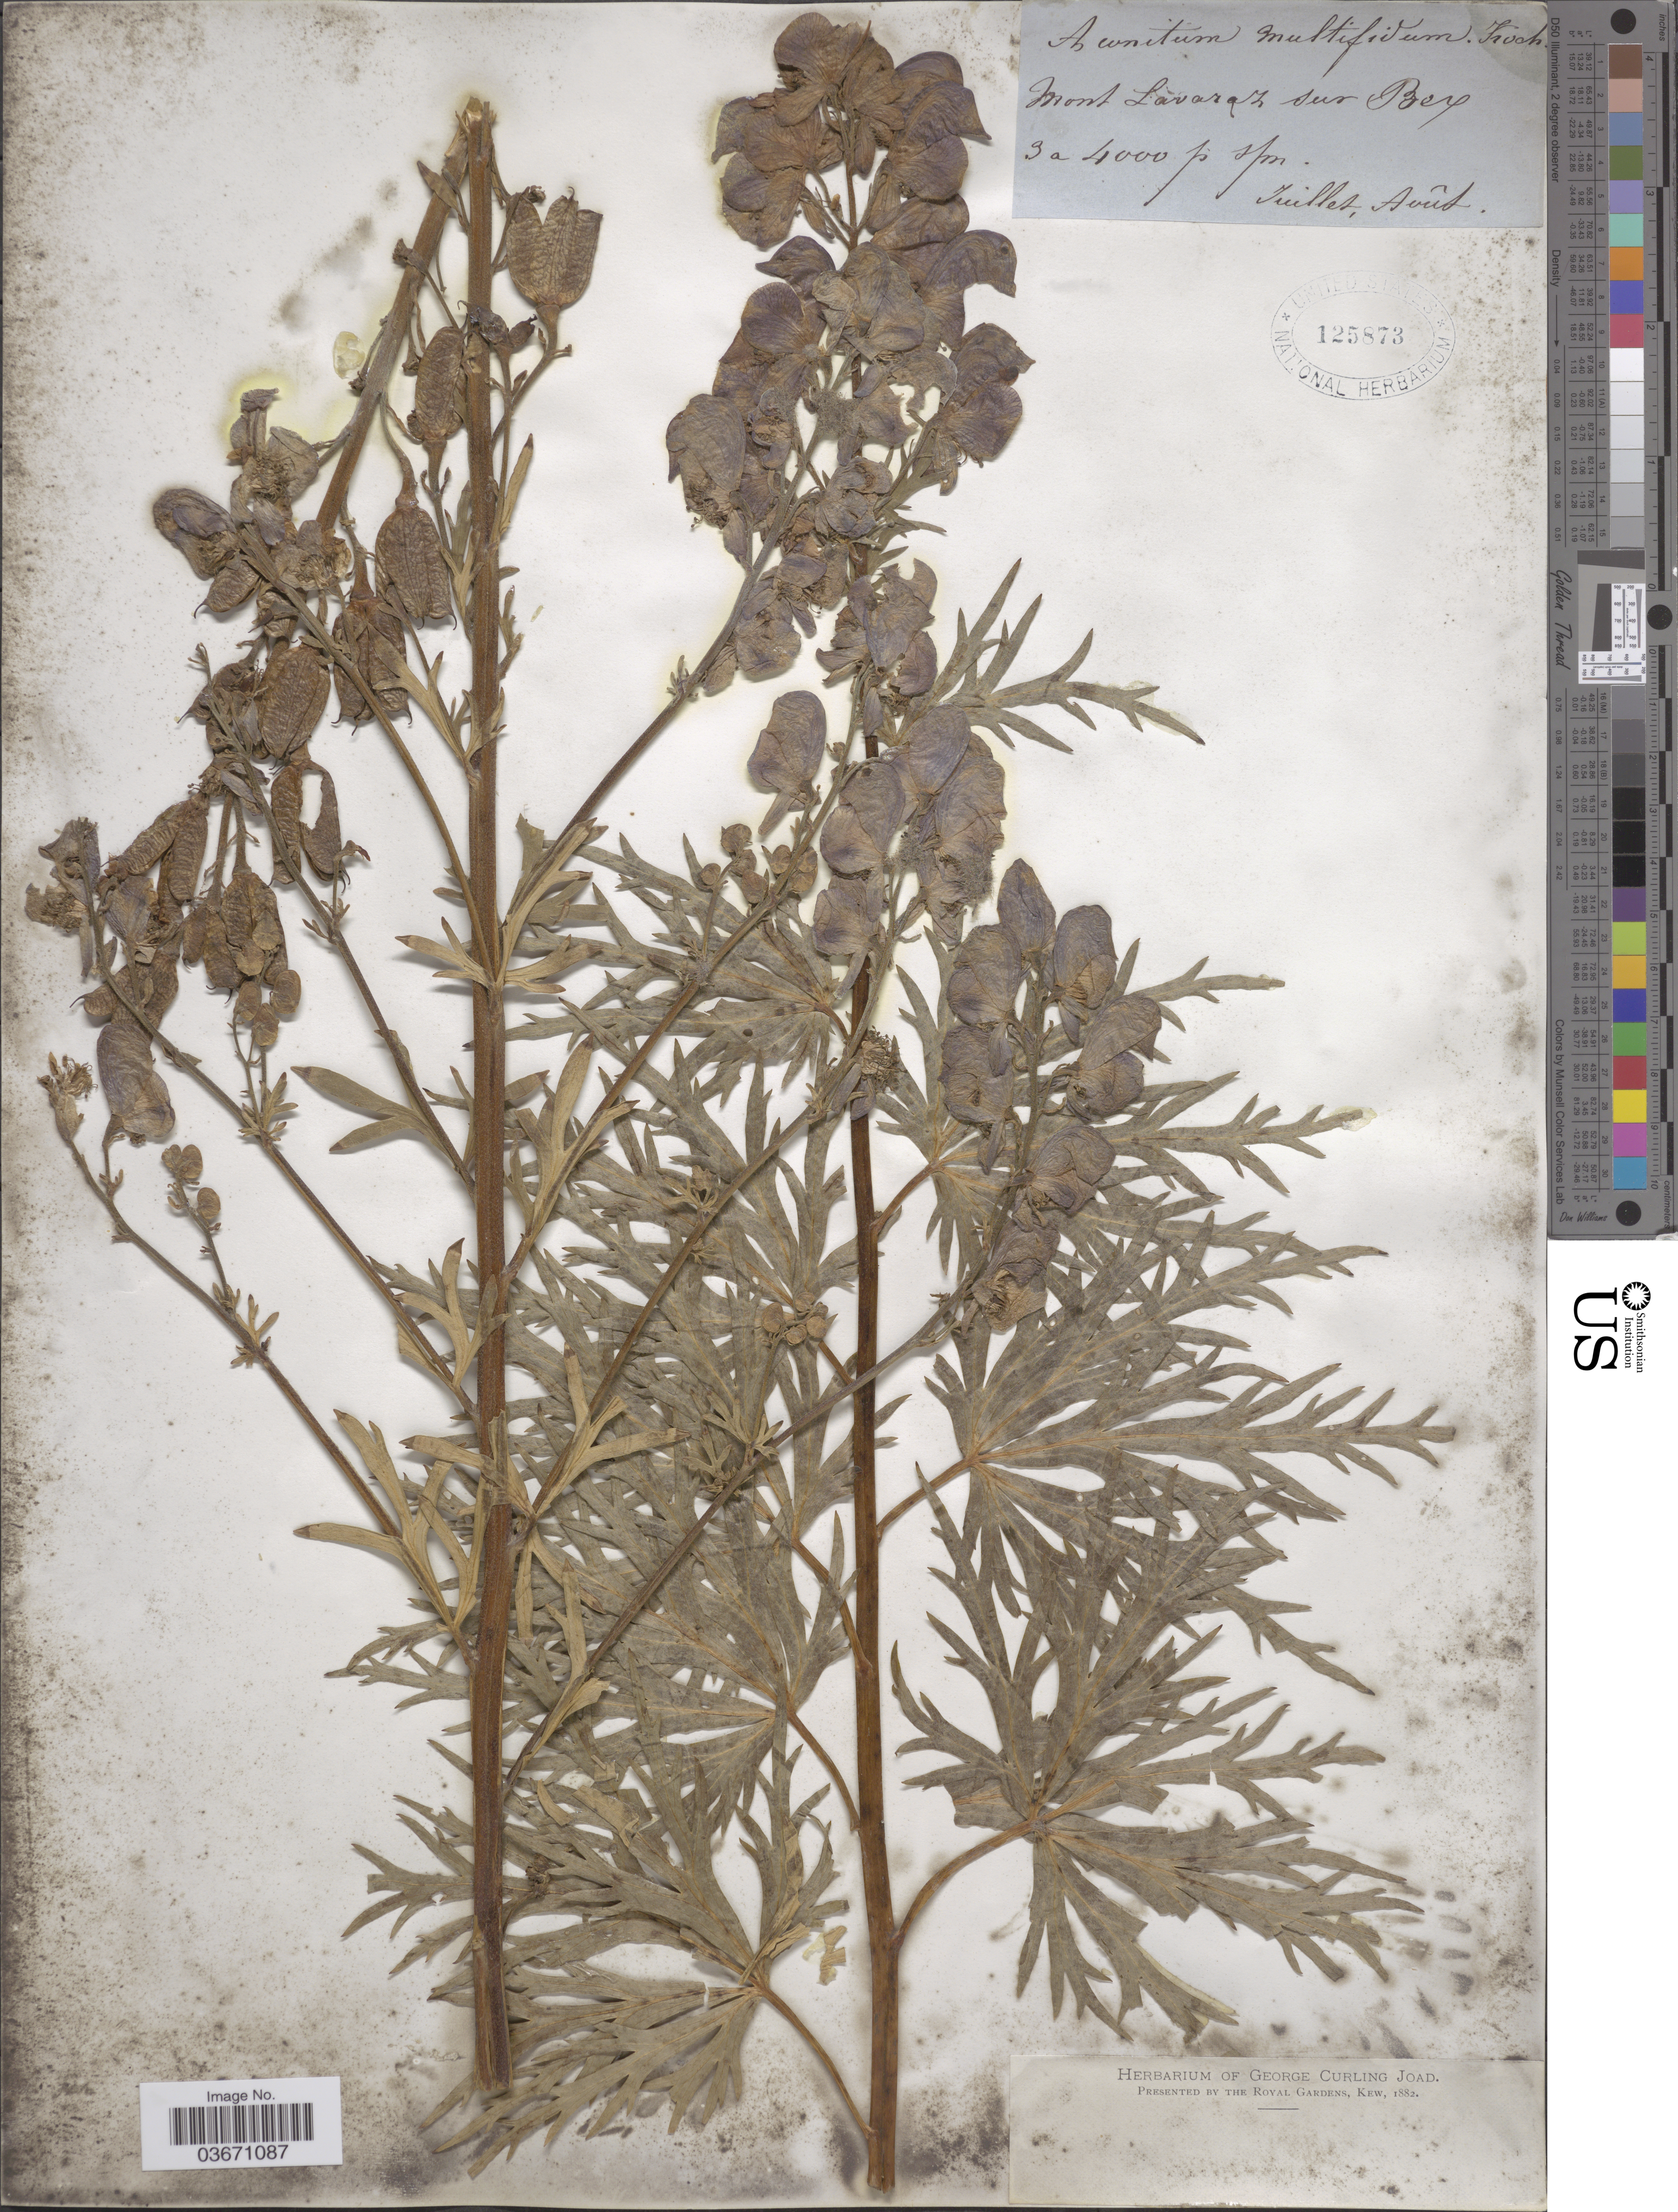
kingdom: Plantae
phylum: Tracheophyta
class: Magnoliopsida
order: Ranunculales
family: Ranunculaceae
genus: Aconitum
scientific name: Aconitum multifidum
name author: Koch ex Rchb.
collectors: ex herb. George Curling Joad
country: Switzerland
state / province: Vaud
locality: Mont Lavarah (La Vare) sur Bex. [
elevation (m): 914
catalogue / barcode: US 125873